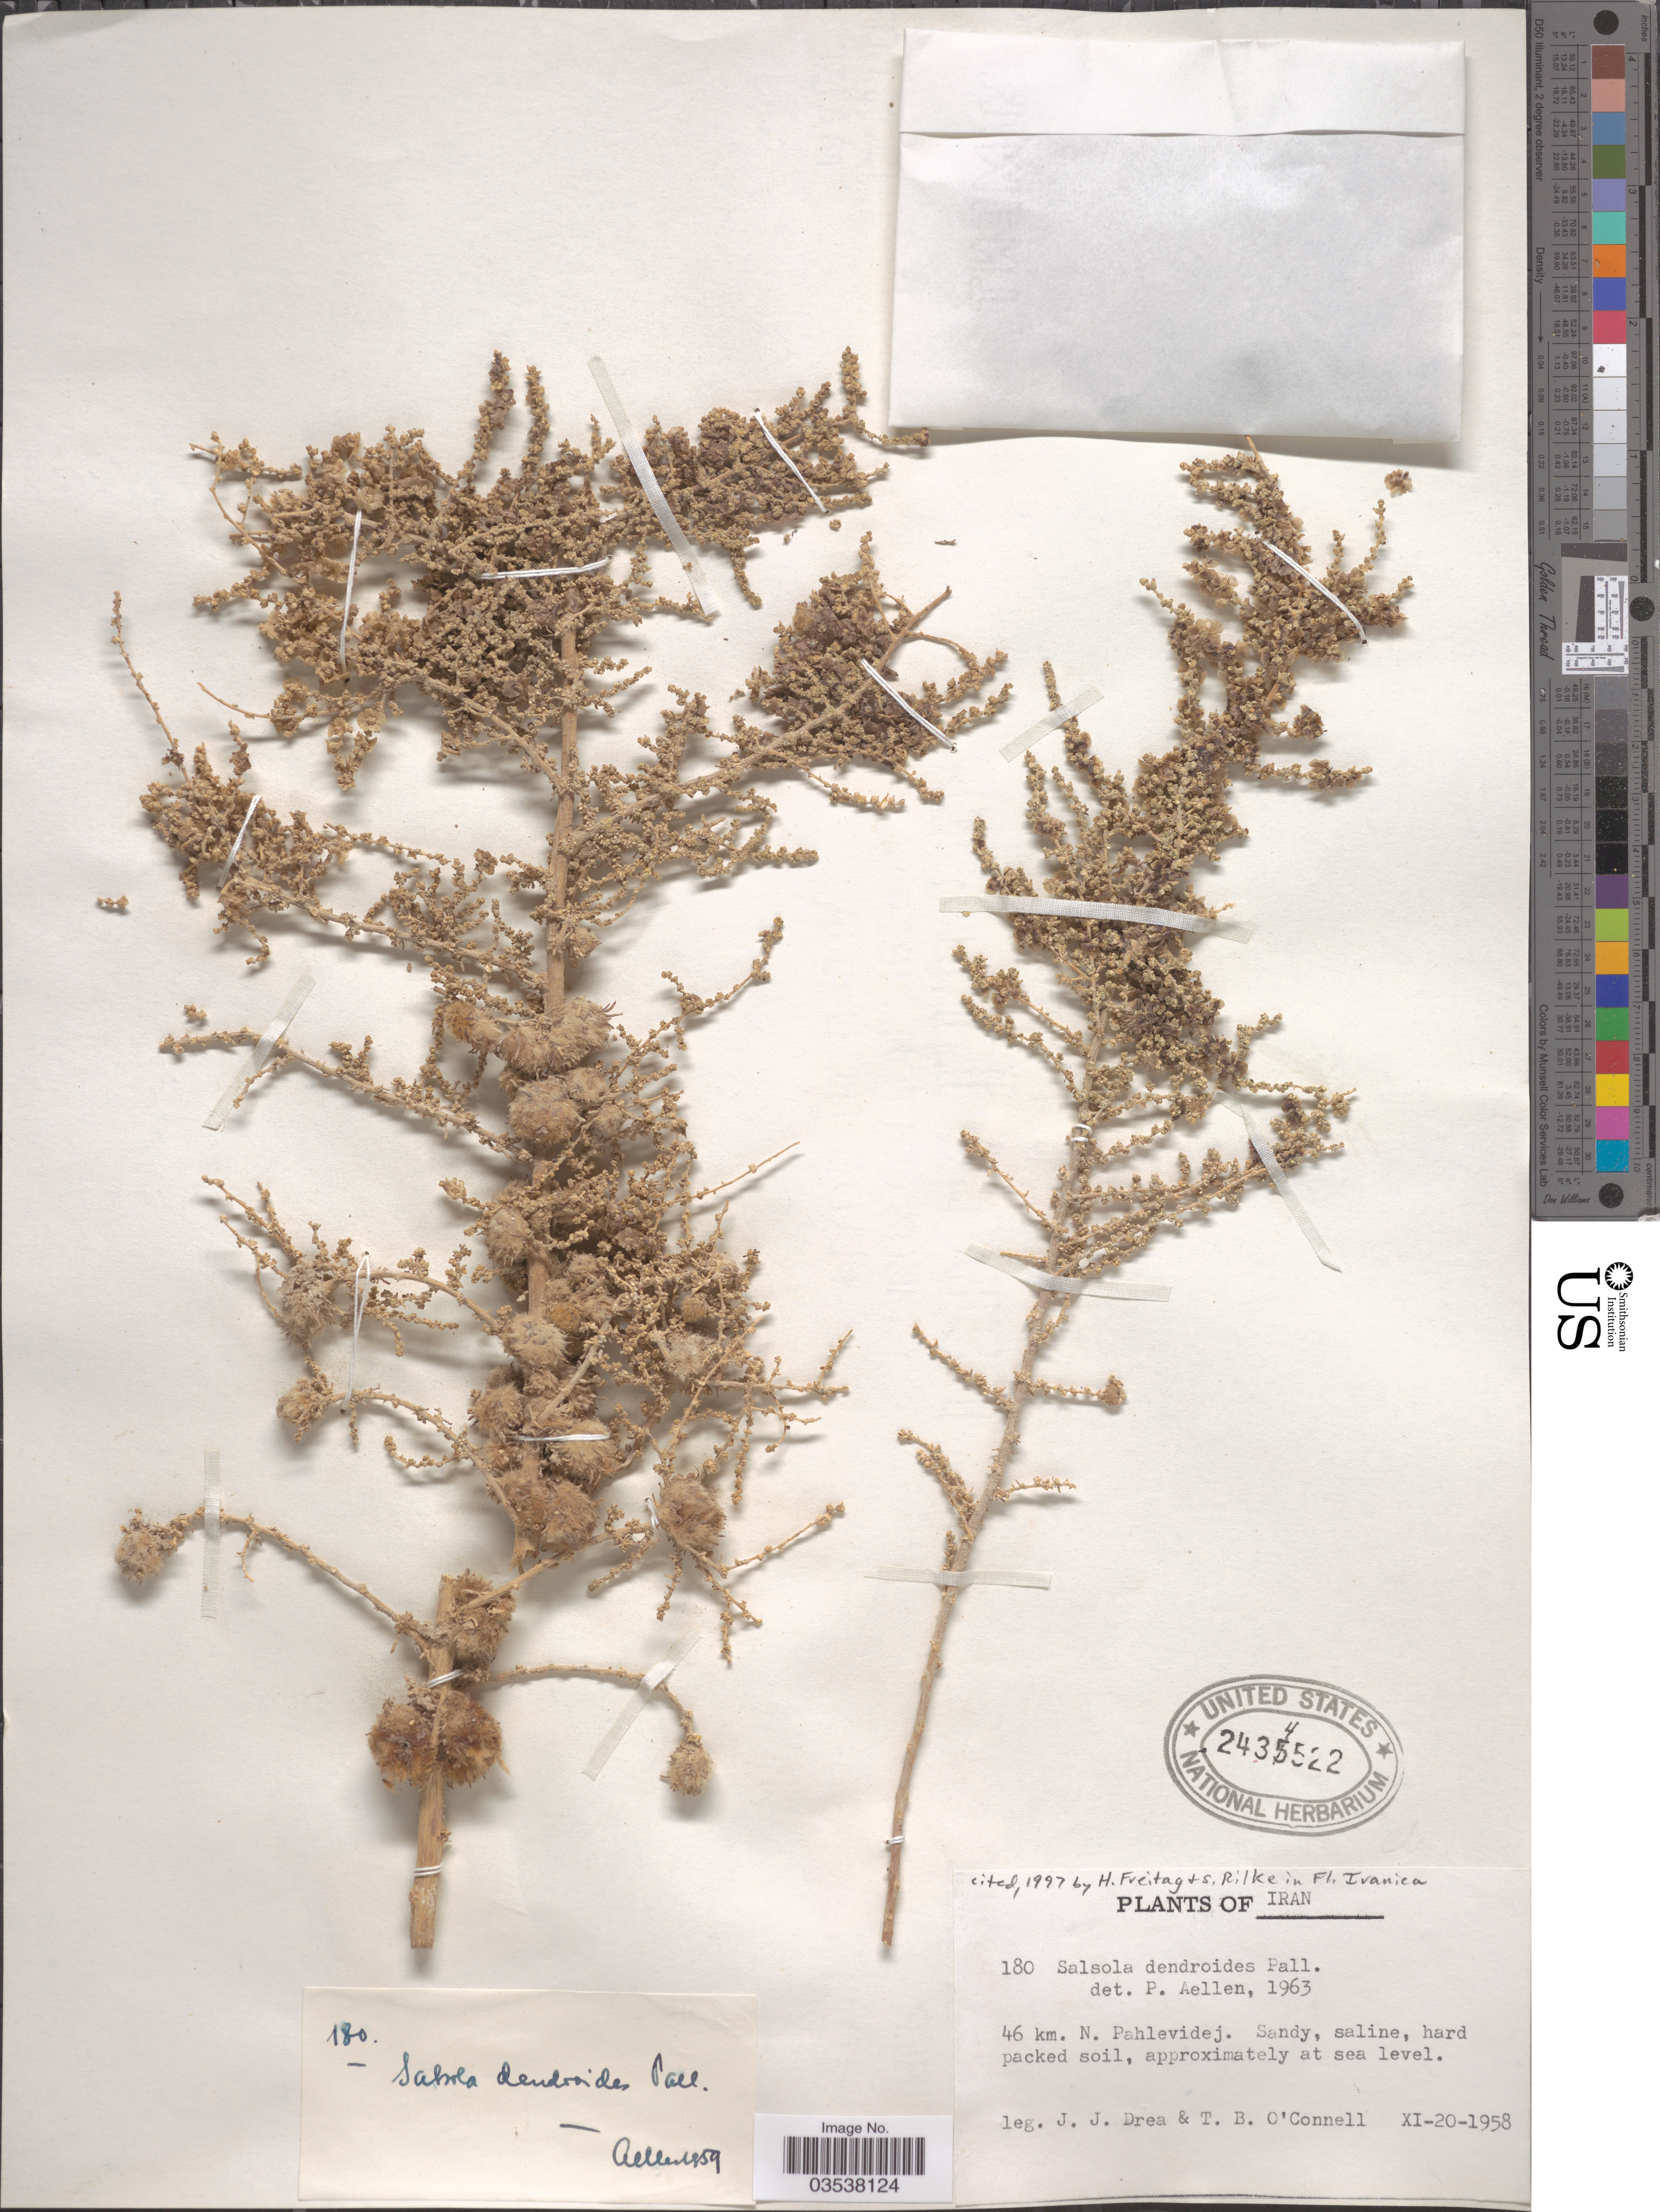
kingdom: Plantae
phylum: Tracheophyta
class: Magnoliopsida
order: Caryophyllales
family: Amaranthaceae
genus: Caroxylon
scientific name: Caroxylon dendroides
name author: (Pall.) Tzvelev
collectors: J. Drea & T. O'connell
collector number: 180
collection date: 1958-11-20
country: Iran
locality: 46 km. N. Pahlevidej.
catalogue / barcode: US 2434522